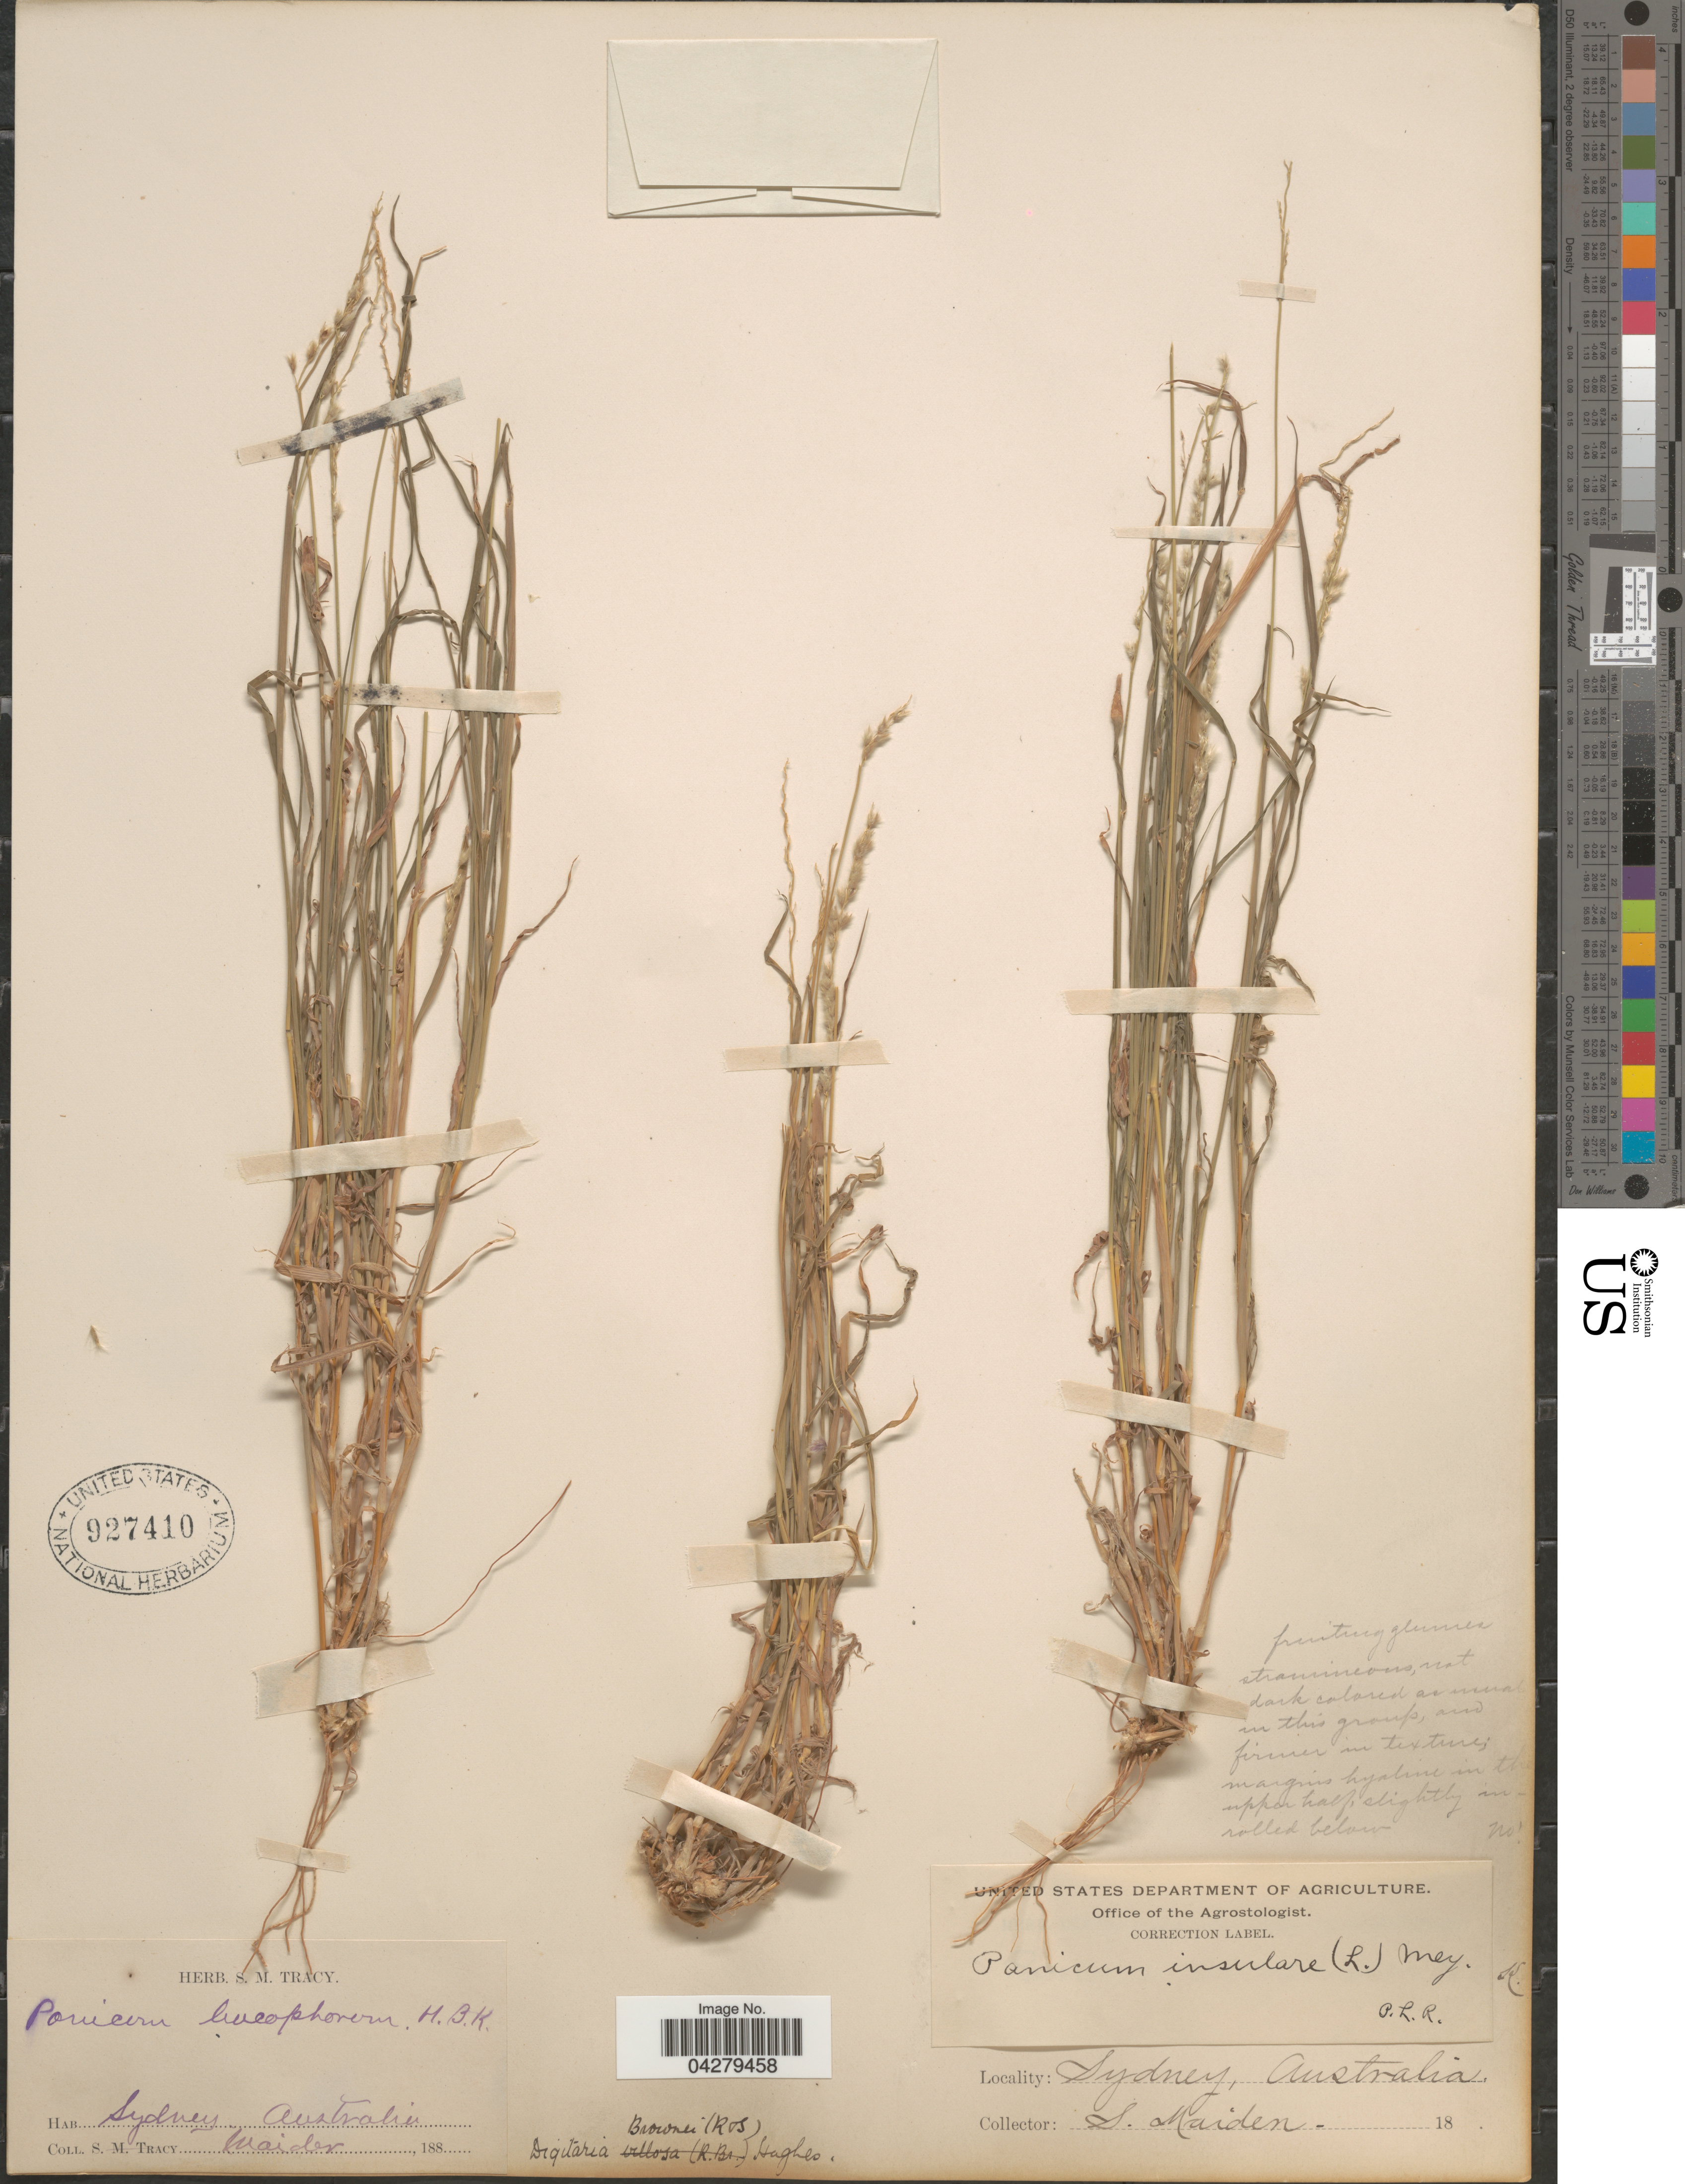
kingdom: Plantae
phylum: Tracheophyta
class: Liliopsida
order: Poales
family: Poaceae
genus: Digitaria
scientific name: Digitaria brownii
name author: (Roem. & Schult.) Hughes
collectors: S. Maiden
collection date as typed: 188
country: Australia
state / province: New South Wales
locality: Sydney.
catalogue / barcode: US 927410